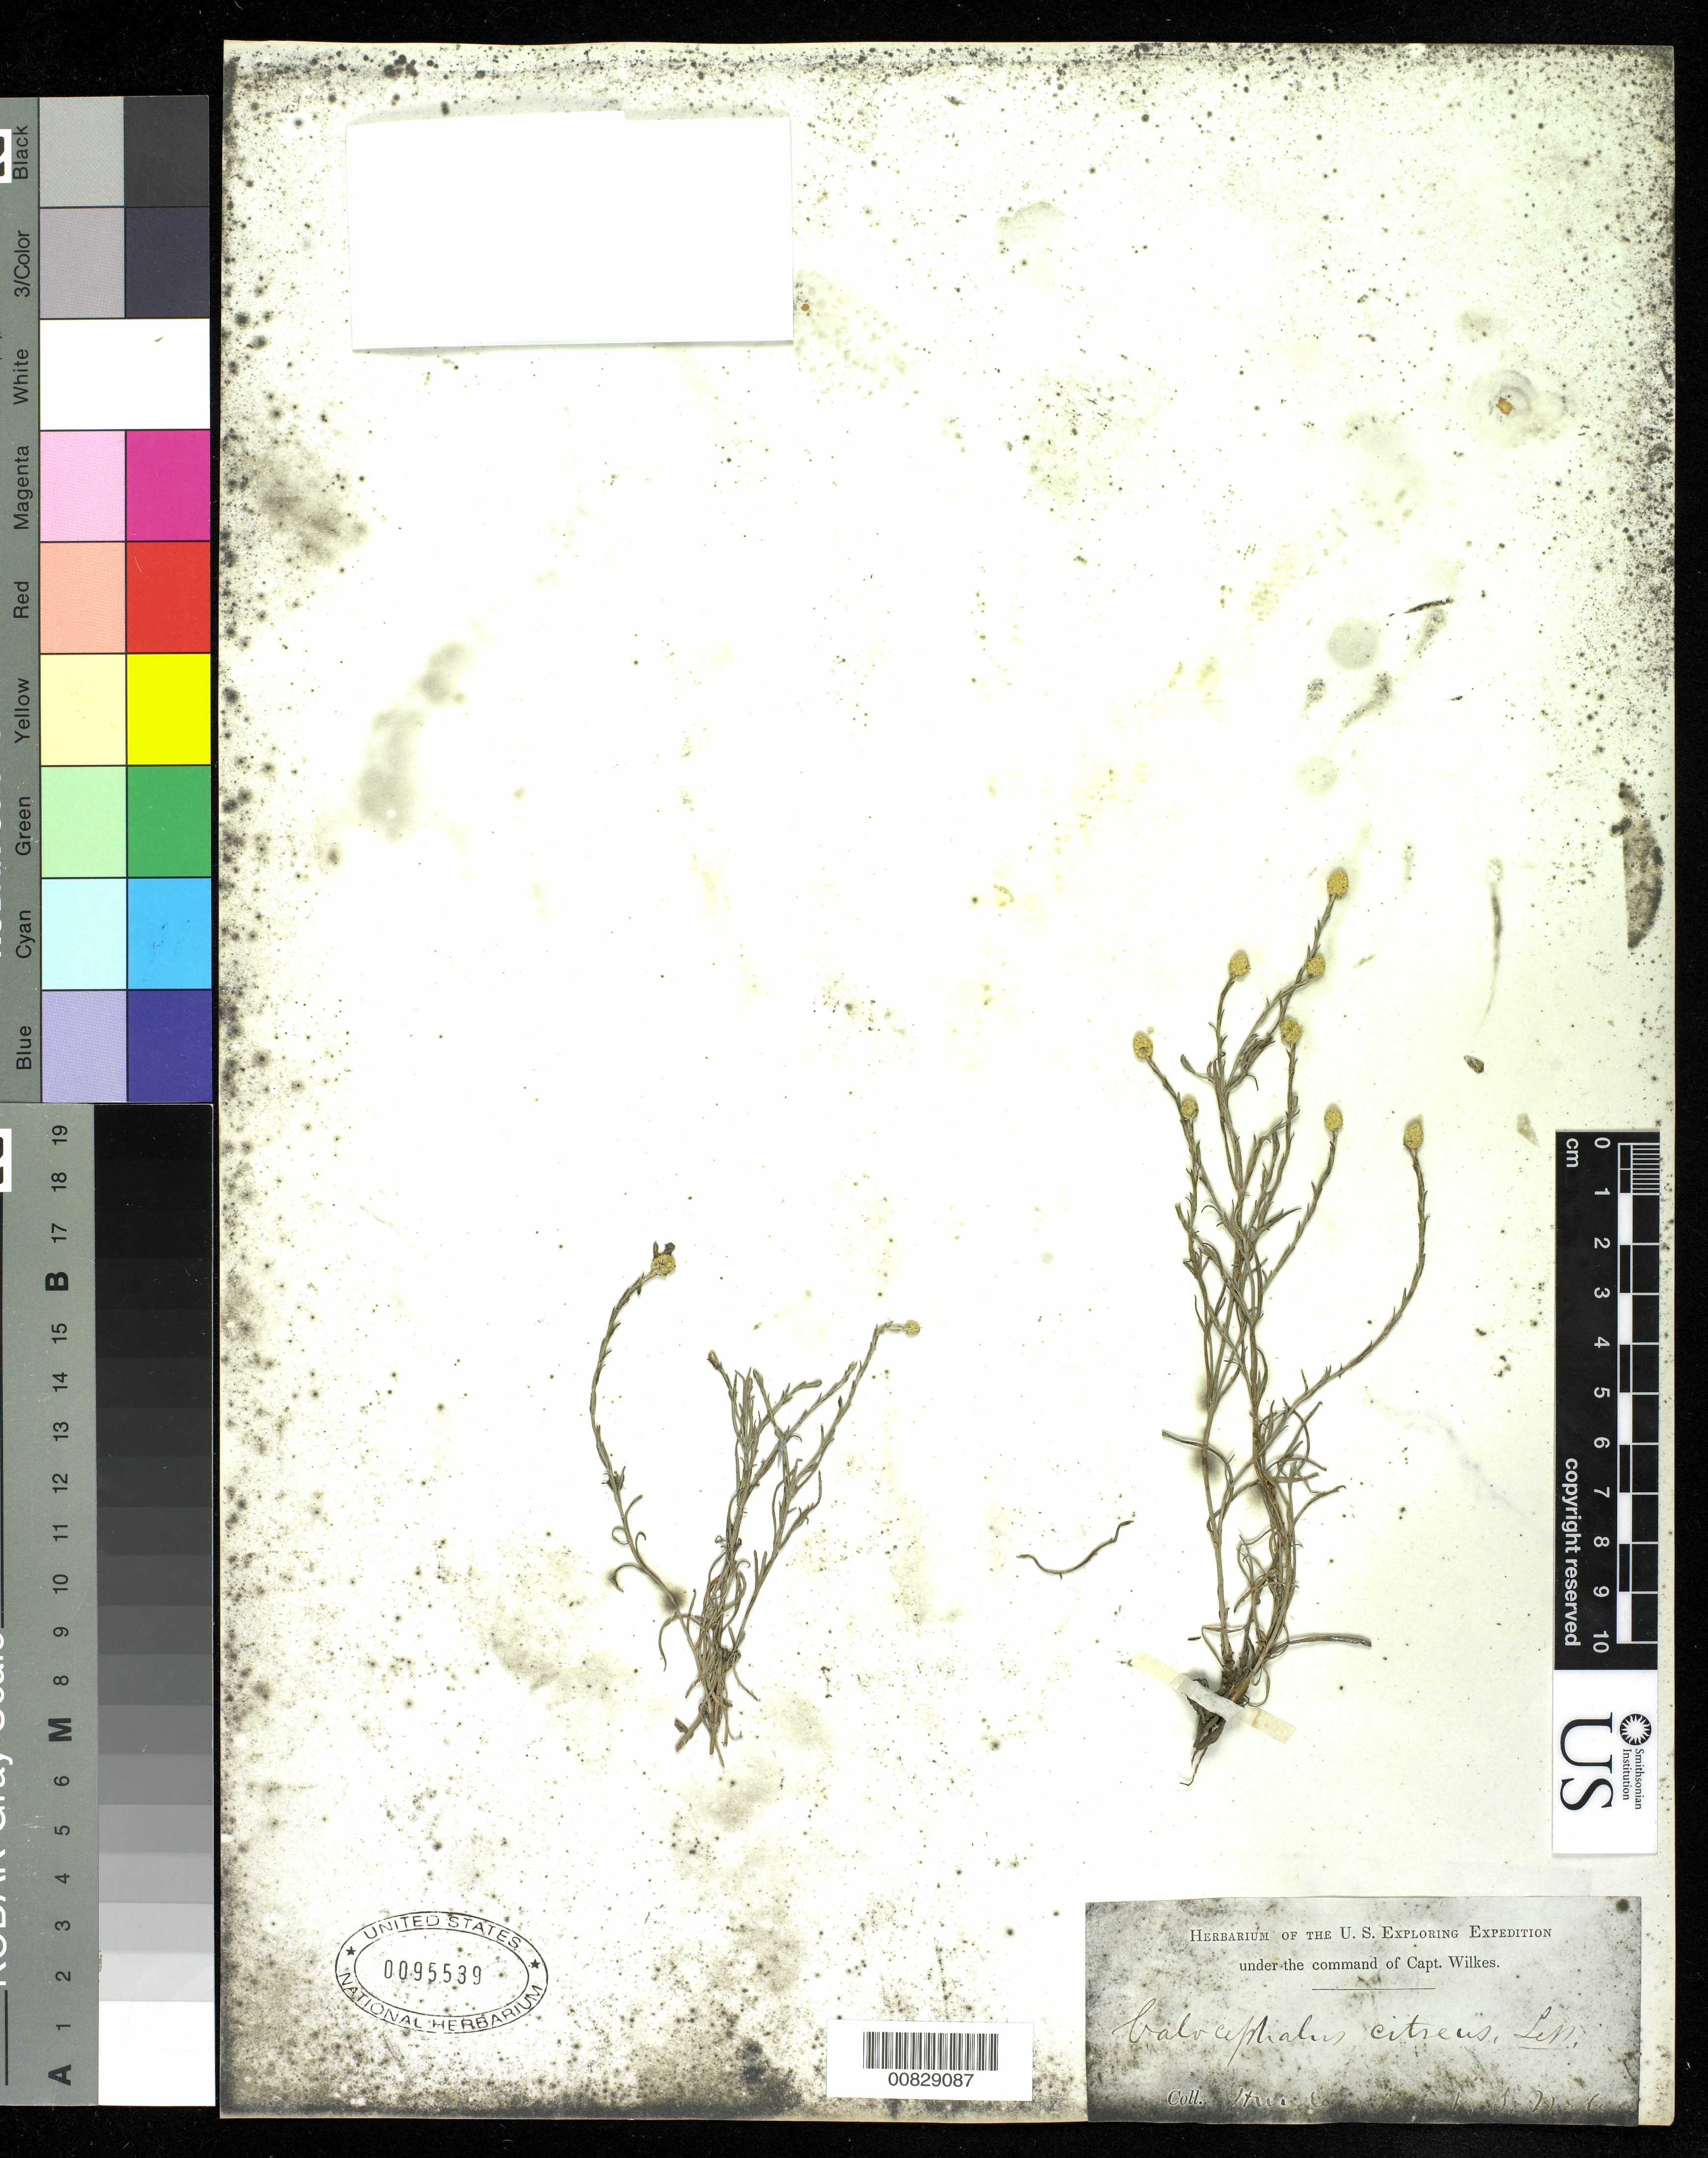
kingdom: Plantae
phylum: Tracheophyta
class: Magnoliopsida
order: Asterales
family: Asteraceae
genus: Calocephalus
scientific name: Calocephalus citreus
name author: Less.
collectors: Wilkes Explor. Exped.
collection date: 1838/1842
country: Australia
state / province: New South Wales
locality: Hunter's River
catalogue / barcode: US 95539